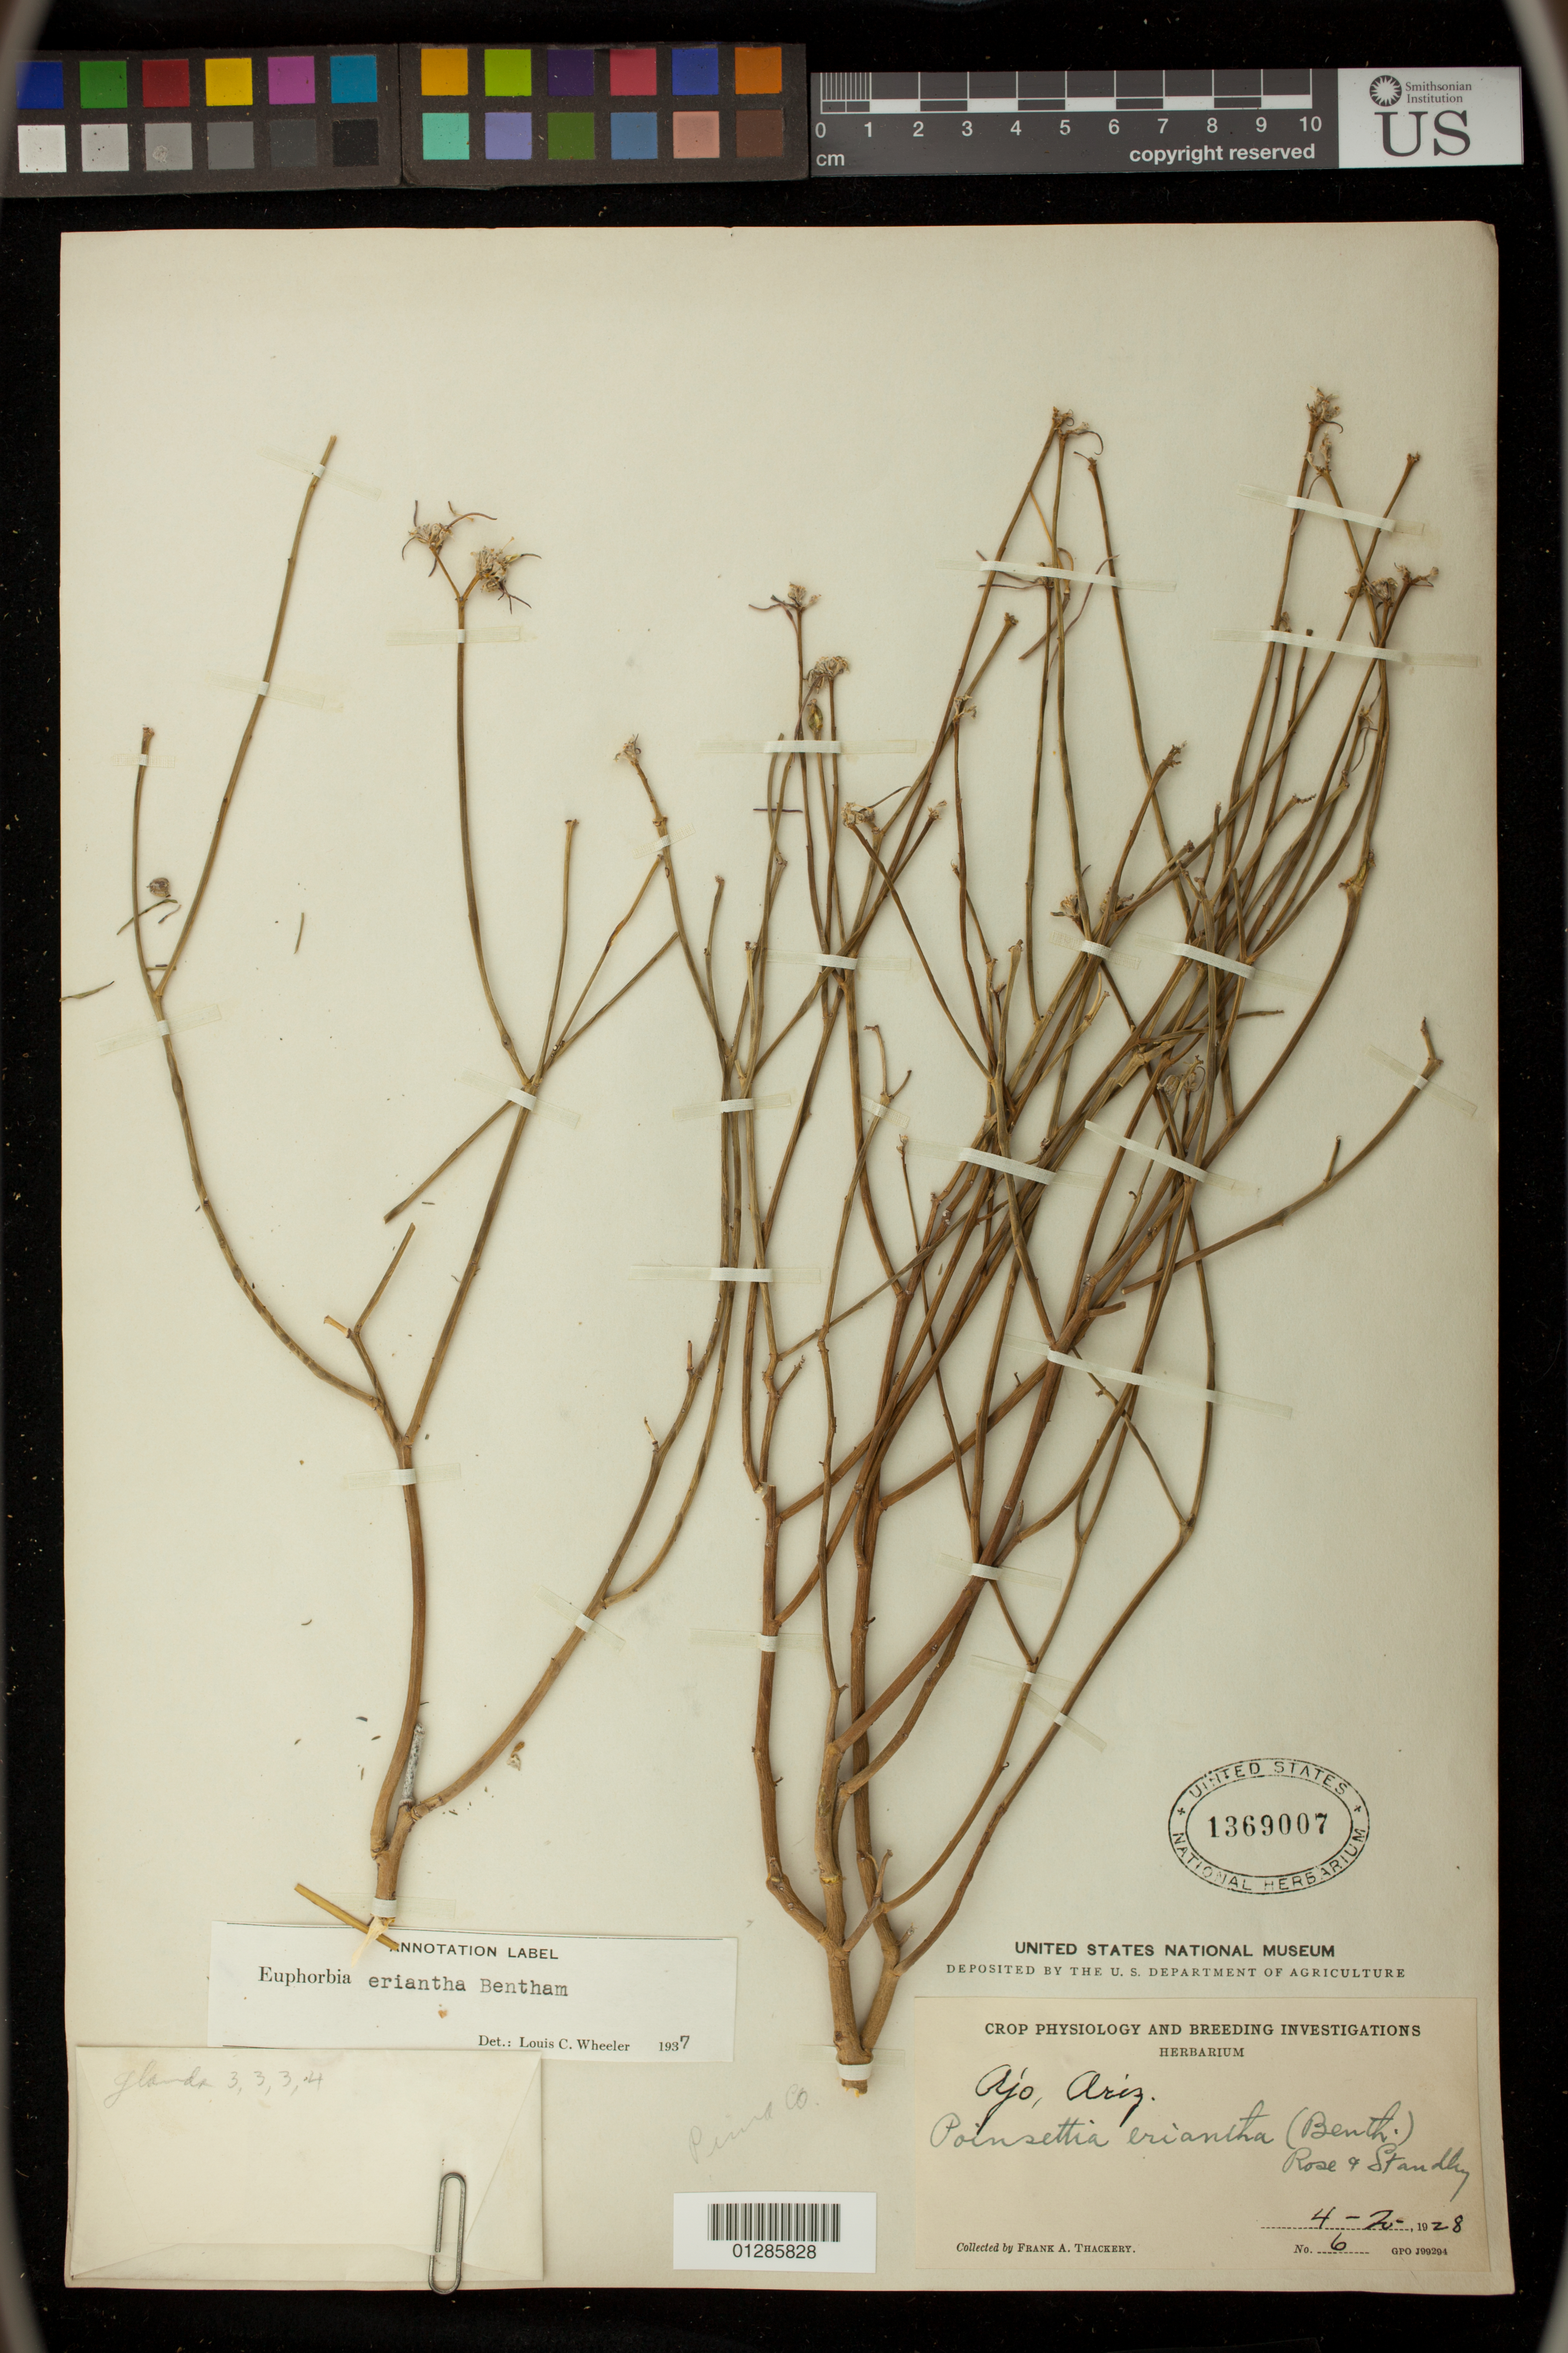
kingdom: Plantae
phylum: Tracheophyta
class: Magnoliopsida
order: Malpighiales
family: Euphorbiaceae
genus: Euphorbia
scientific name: Euphorbia eriantha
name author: Benth.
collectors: F. Thackery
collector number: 6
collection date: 1928-02-04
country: United States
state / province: Arizona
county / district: Pima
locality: Ajo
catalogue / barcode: US 1369007